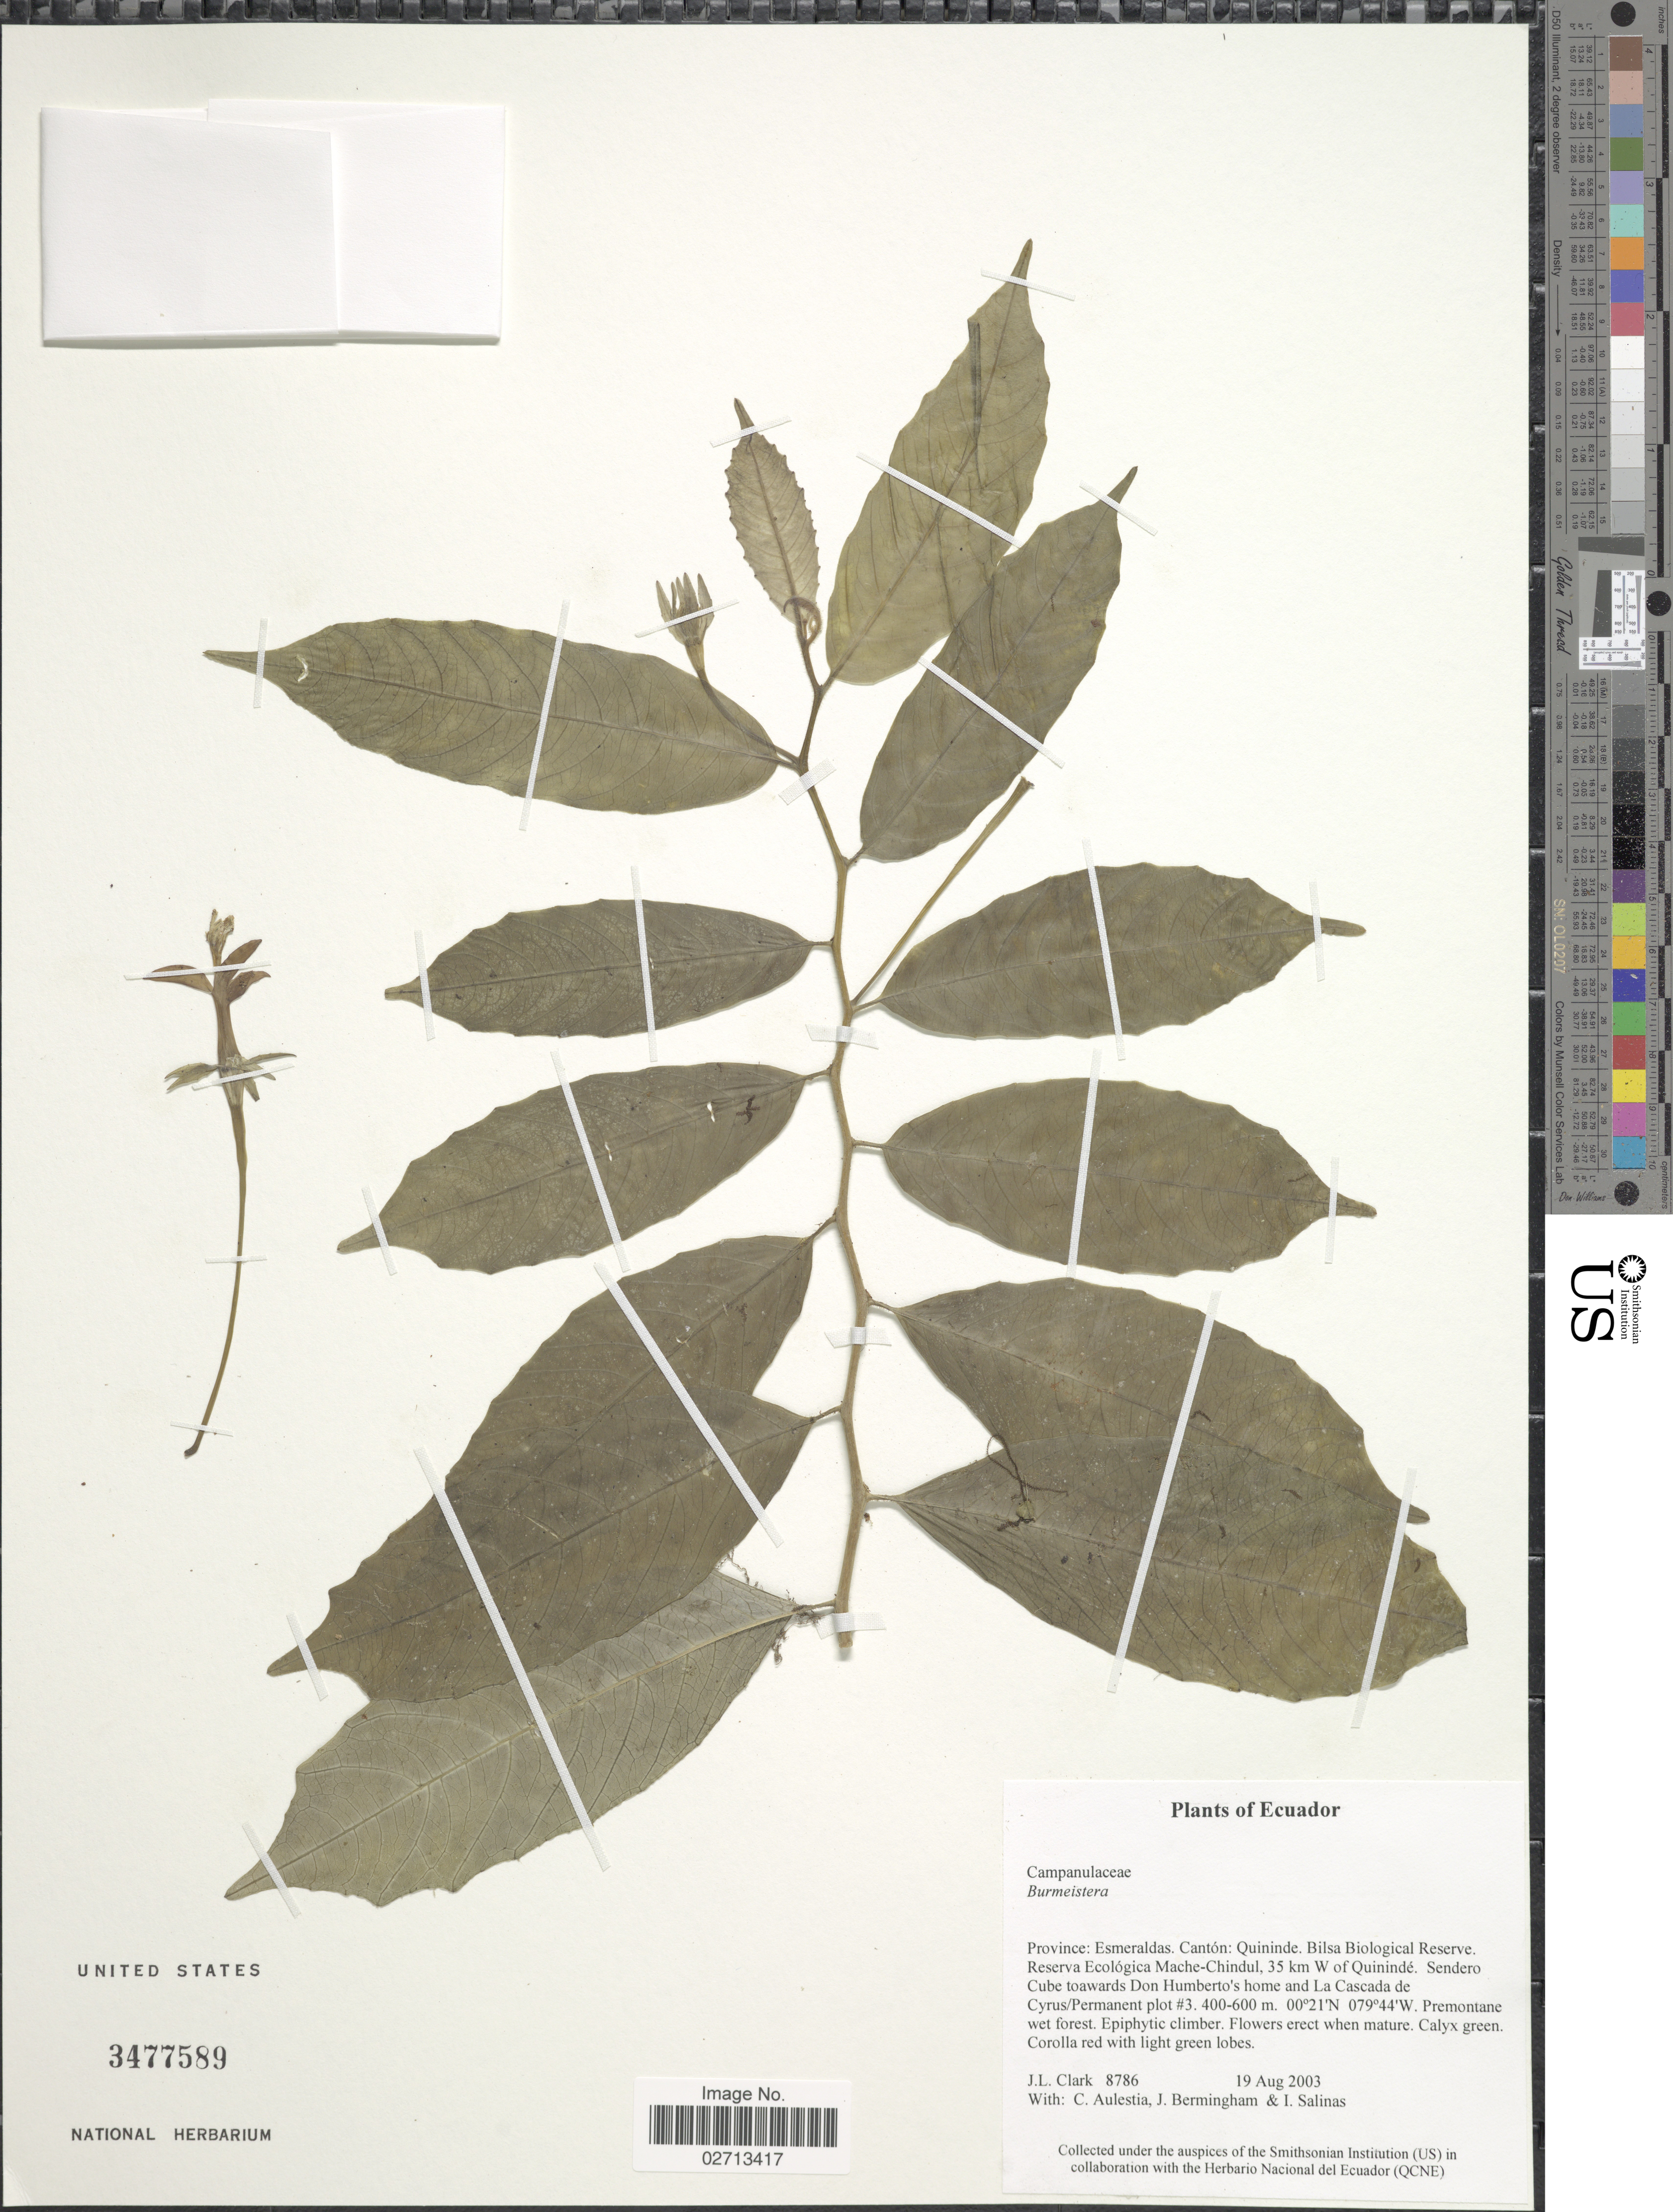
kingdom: Plantae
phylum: Tracheophyta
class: Magnoliopsida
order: Asterales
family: Campanulaceae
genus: Burmeistera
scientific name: Burmeistera sp.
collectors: J. L. Clark, C. Aulestia, J. Bermingham & I. Salinas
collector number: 8786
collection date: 2003-08-19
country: Ecuador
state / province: Esmeraldas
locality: Cantón: Quininde. Bilsa Biological Reserve. Reserva Ecológica Mache-Chindul, 35 km W of Quinindé. Sendero Cube toawards Don Humberto's home and La Cascade de Cyrus/Permanent plot #3.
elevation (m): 400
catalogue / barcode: US 3477589